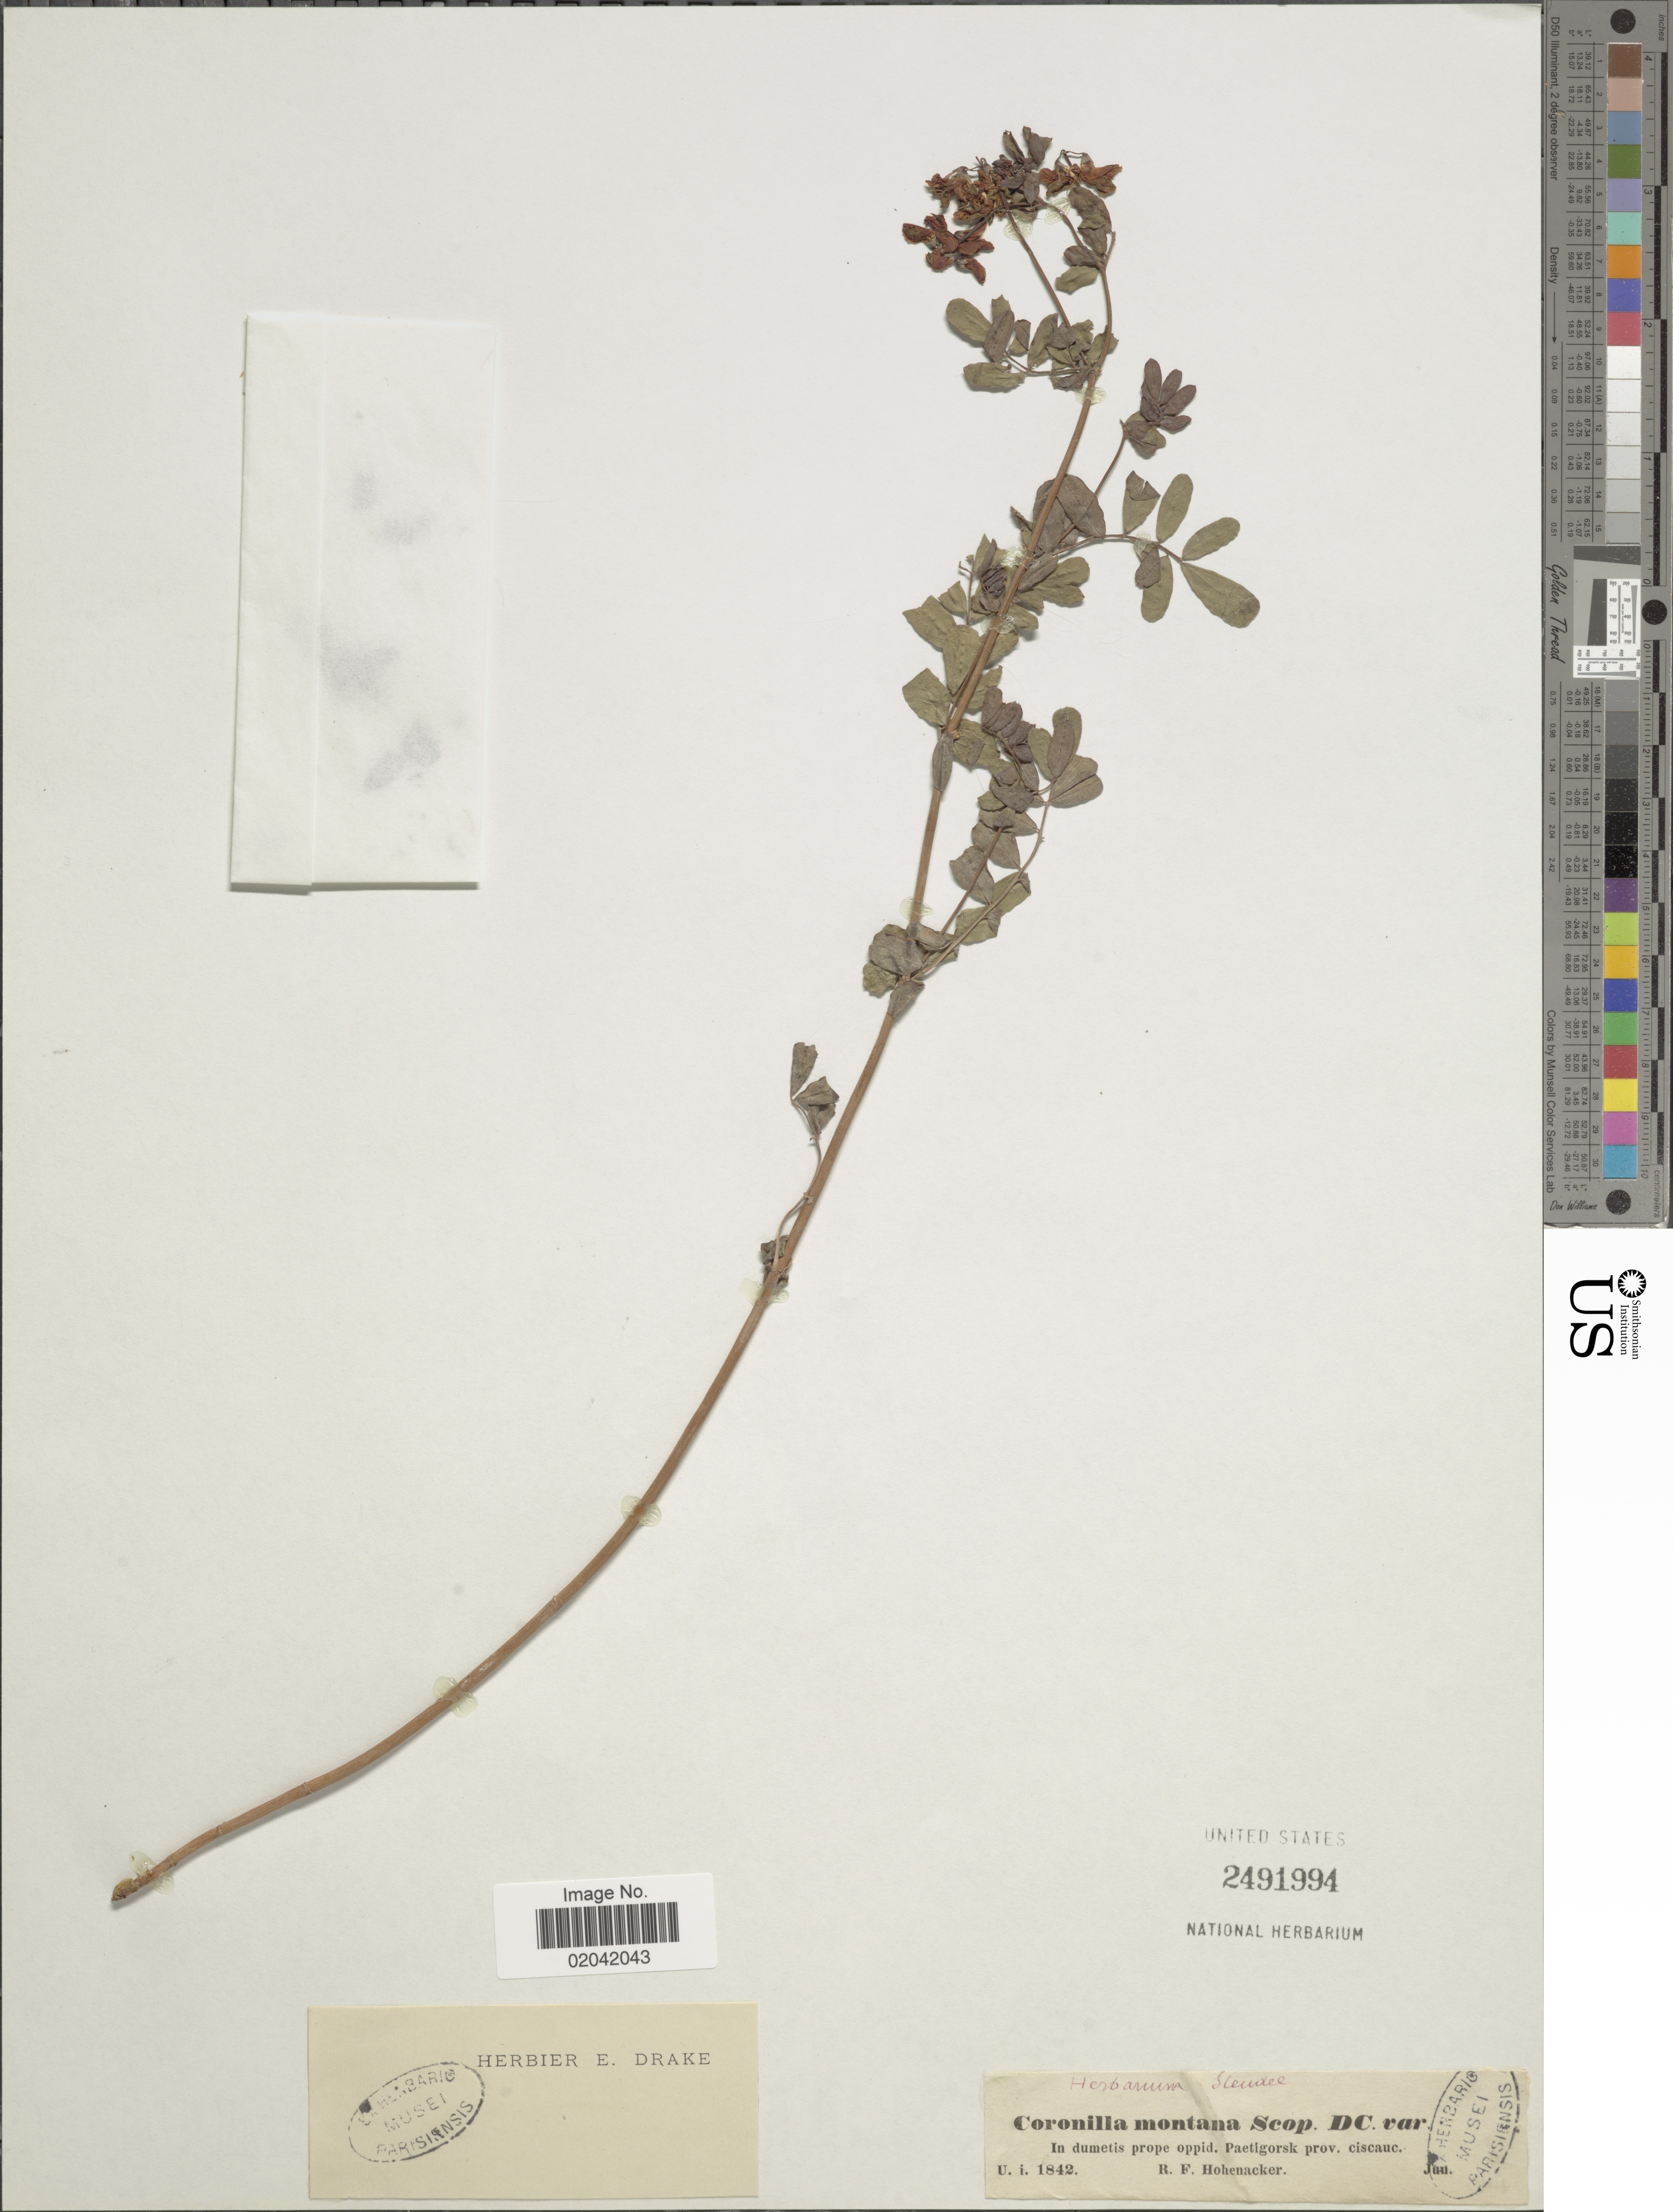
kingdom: Plantae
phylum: Tracheophyta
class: Magnoliopsida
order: Fabales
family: Fabaceae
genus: Coronilla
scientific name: Coronilla montana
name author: Scop.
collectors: R. F. Hohenacker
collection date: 1842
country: Russian Federation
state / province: Stavropol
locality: In dumetis prope oppid. Pyatigorsk prov. Ciscauc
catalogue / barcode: US 2491994